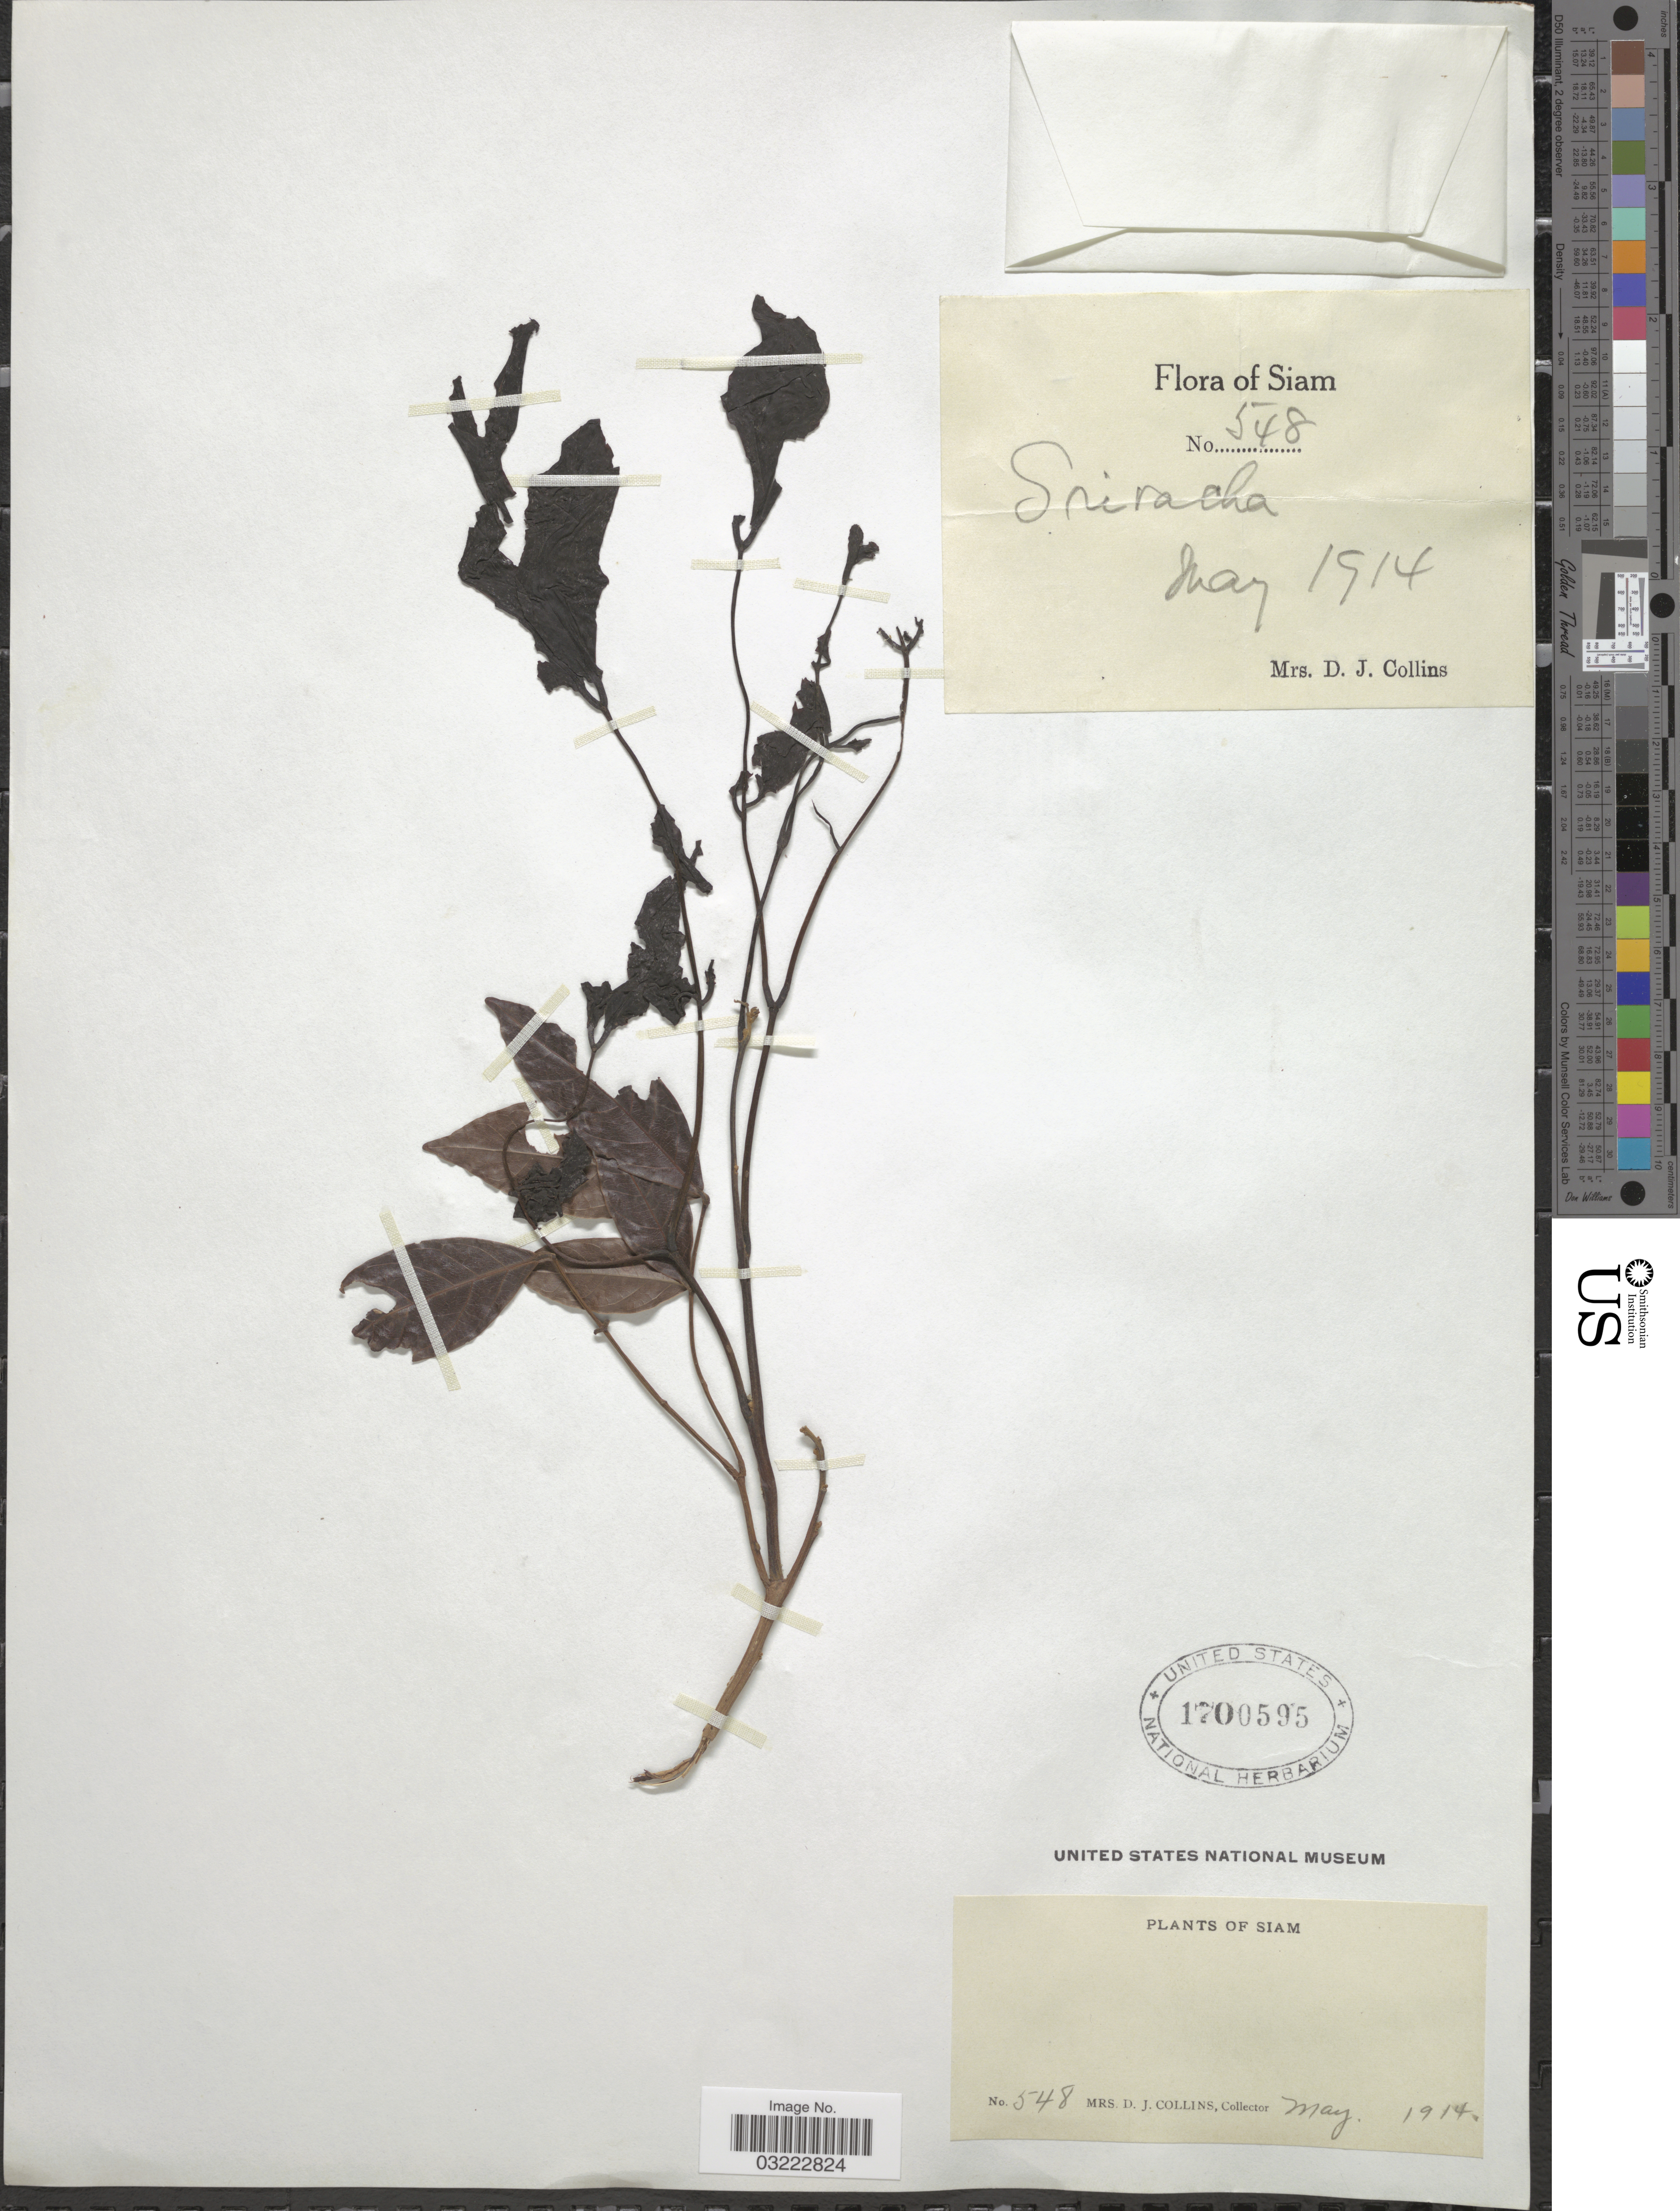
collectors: Mrs. D. J. Collins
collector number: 548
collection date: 1914-05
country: Thailand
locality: Siam, Sriracha.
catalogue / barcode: US 1700595